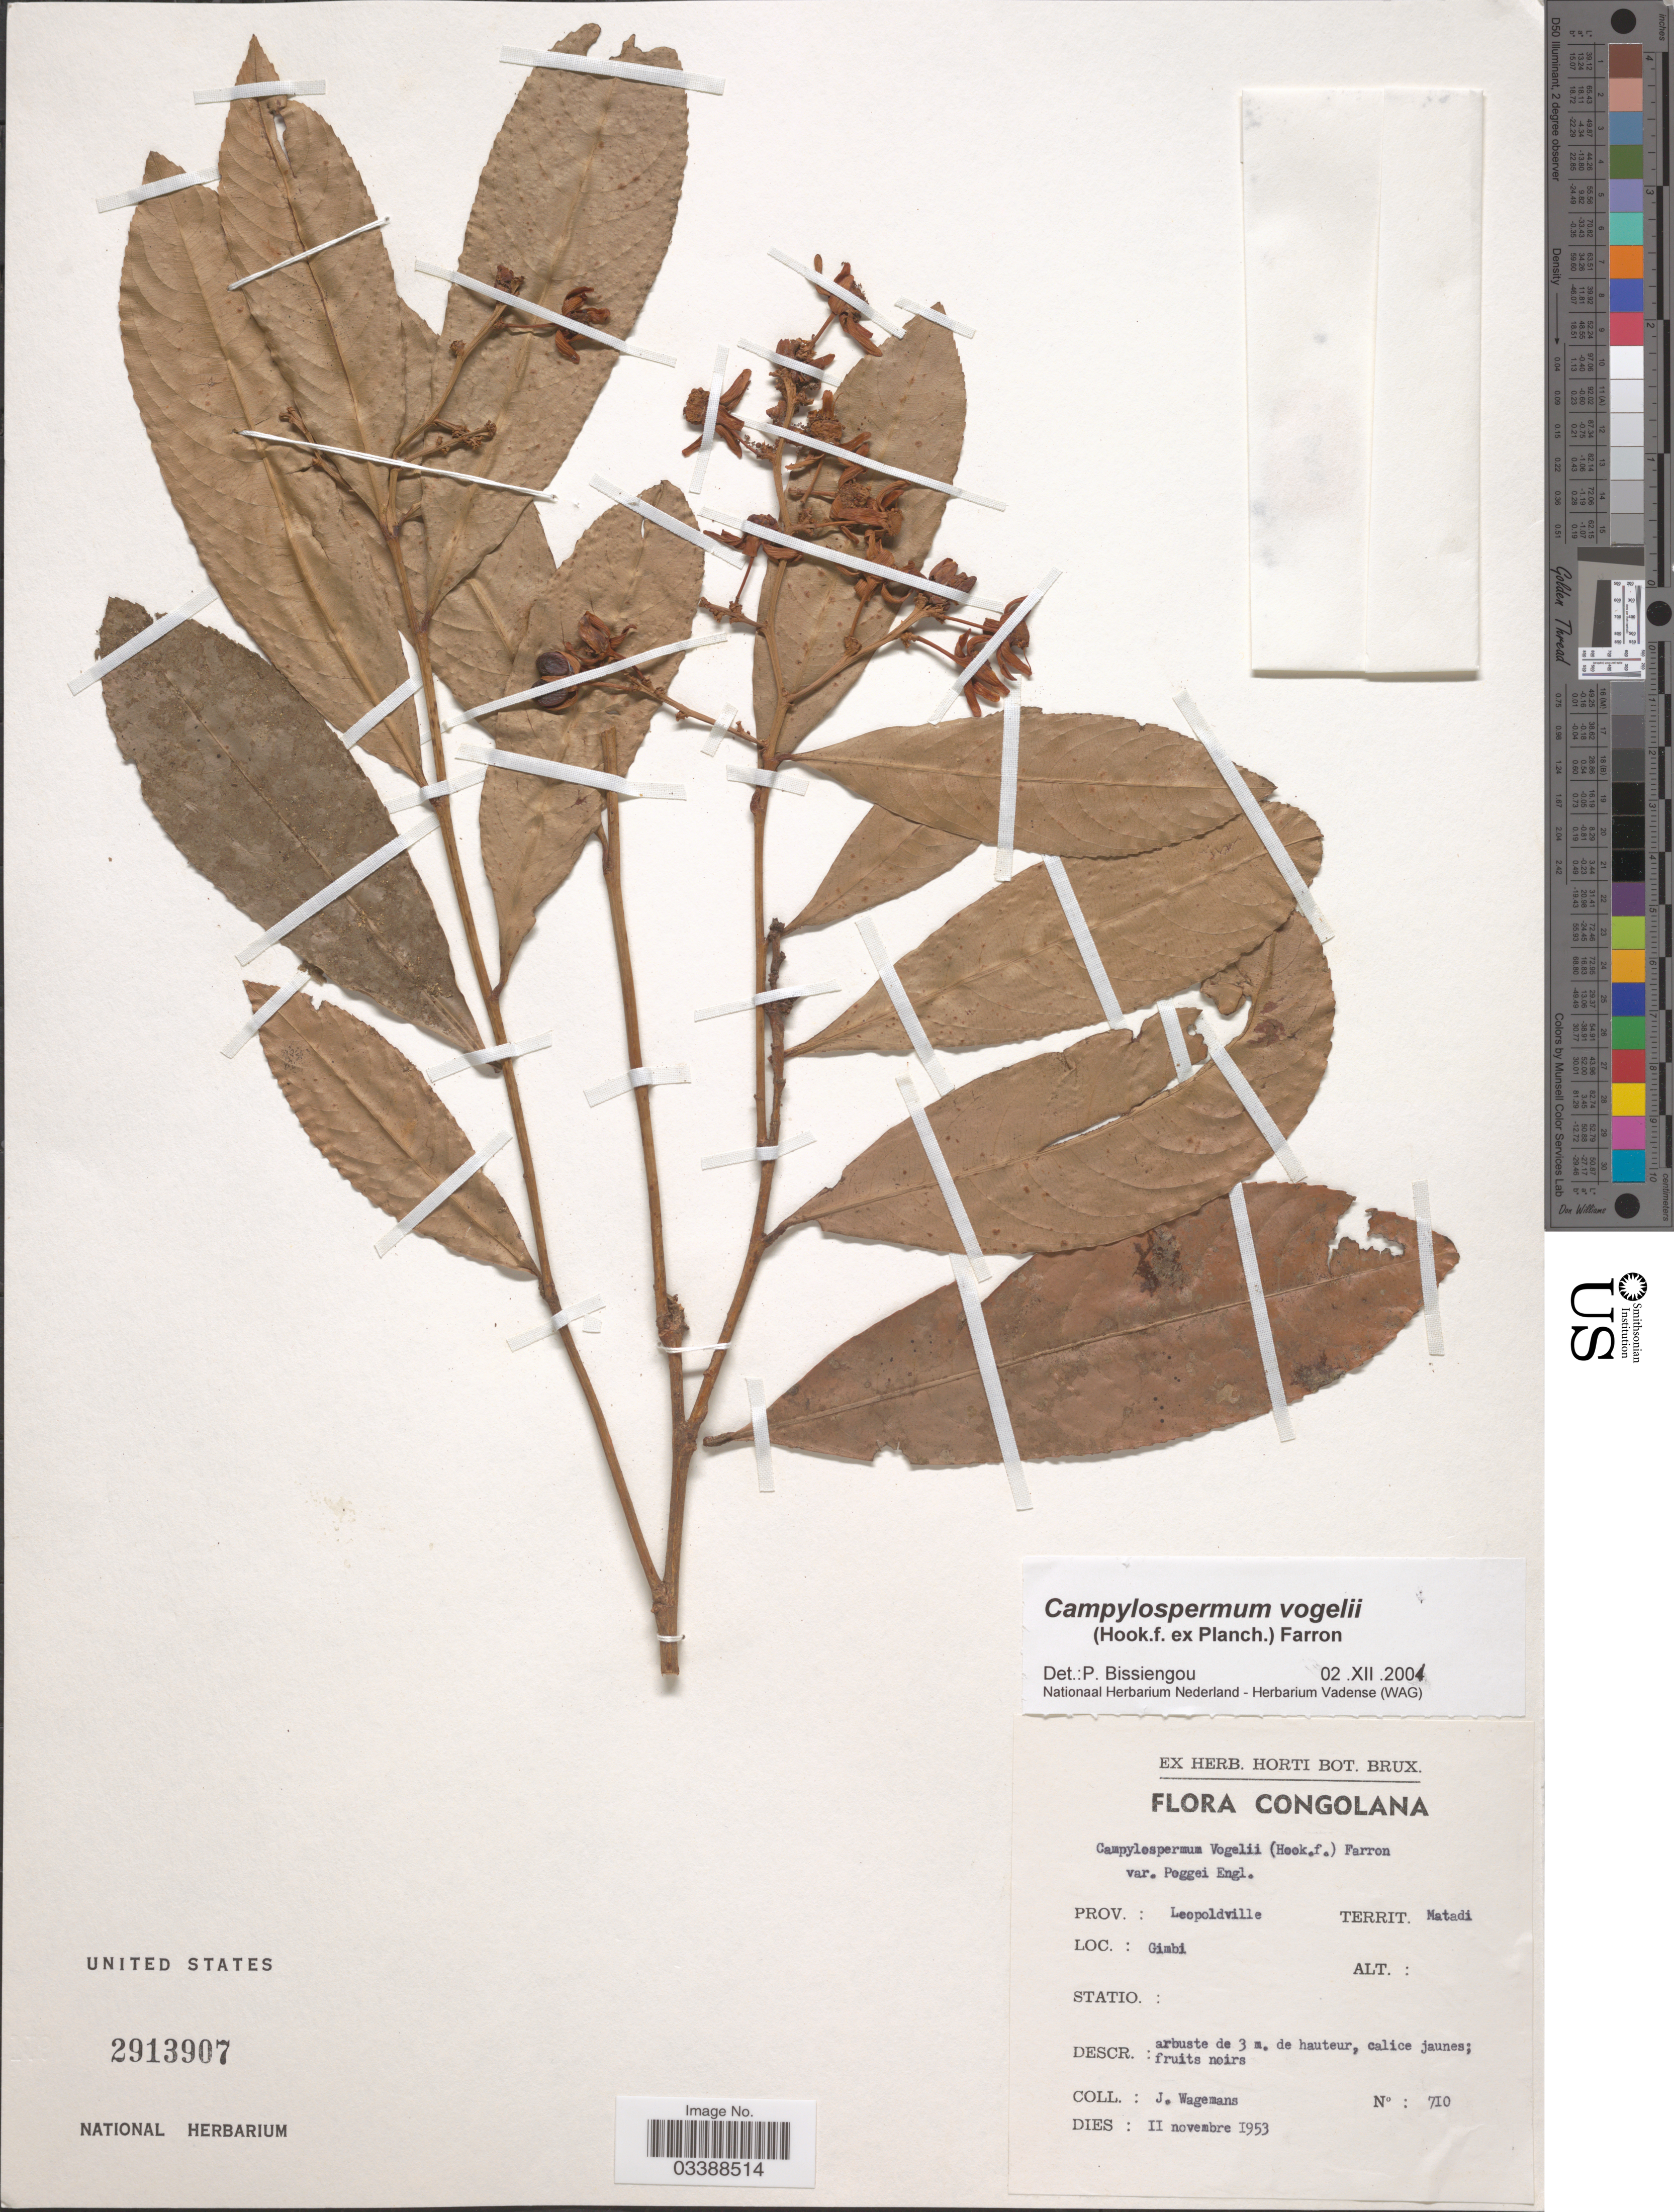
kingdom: Plantae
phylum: Tracheophyta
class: Magnoliopsida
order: Malpighiales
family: Ochnaceae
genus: Campylospermum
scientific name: Campylospermum vogelii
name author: (L.H. Hooker) Farron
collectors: J. Wagemans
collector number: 710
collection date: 1953-11-11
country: Congo, Democratic Republic of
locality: Congolana. Prov.: Leopoldville, Territ. Matadi. Gimbi.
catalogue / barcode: US 2913907